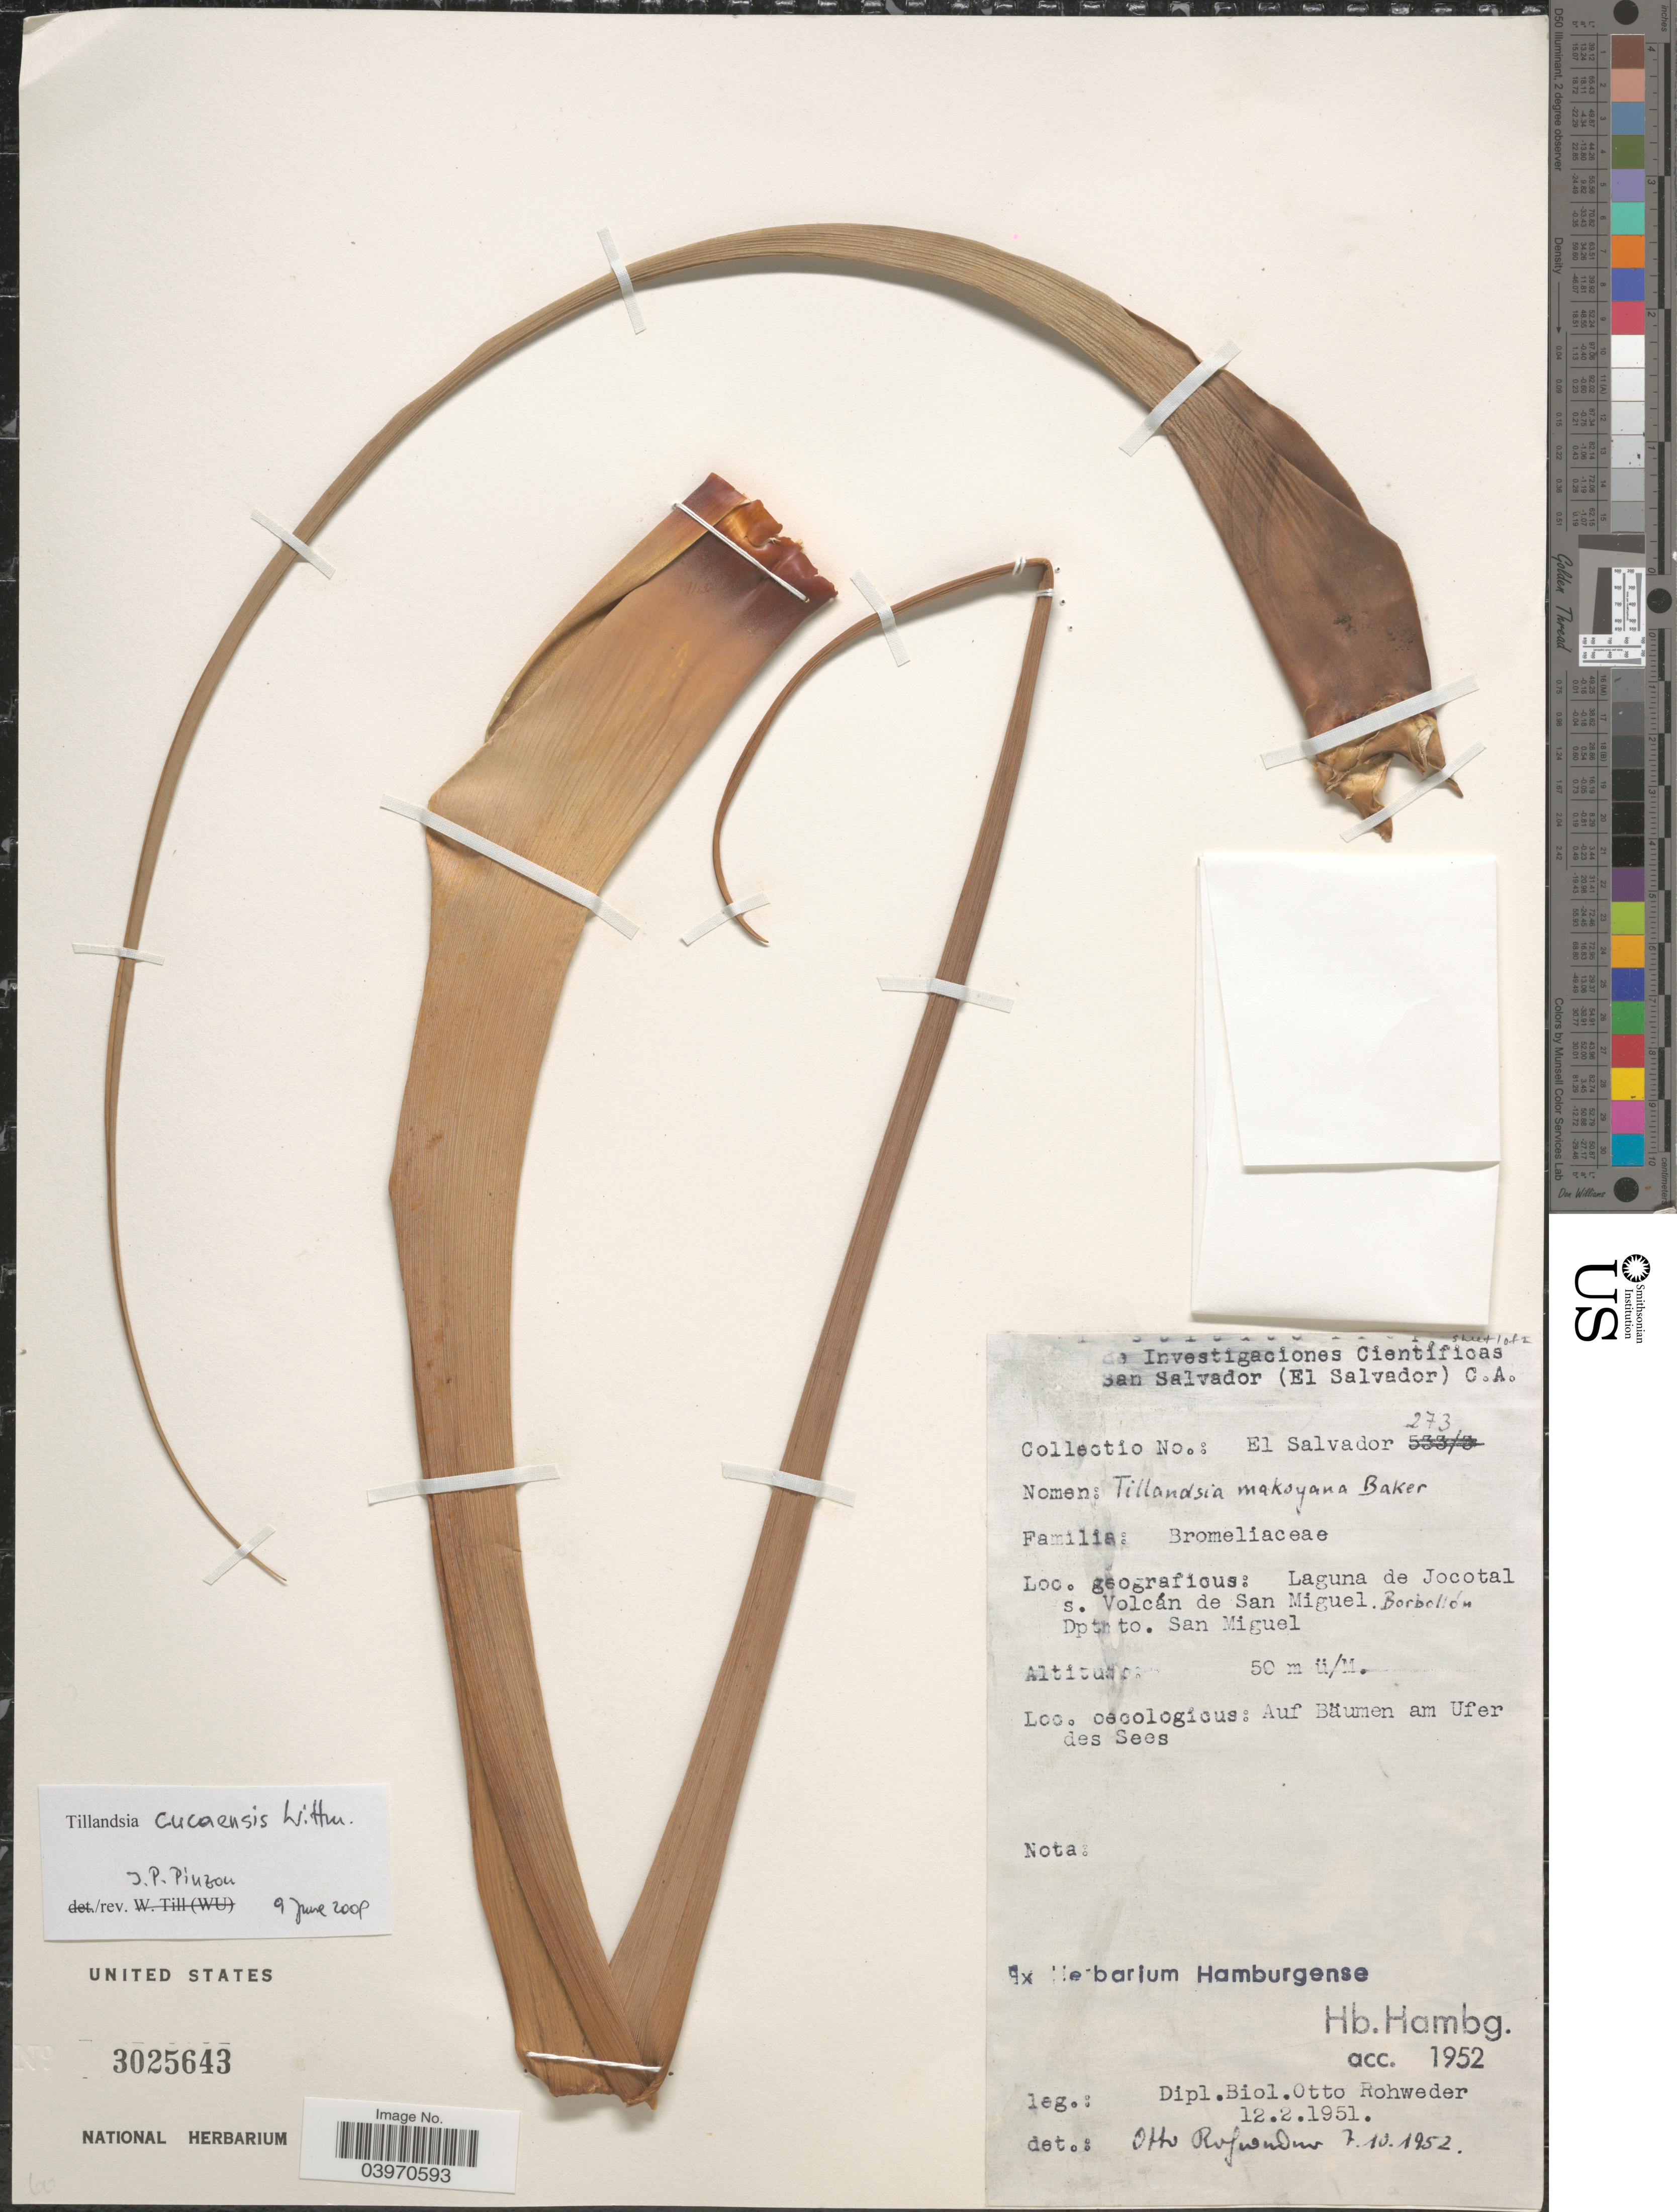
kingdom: Plantae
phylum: Tracheophyta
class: Liliopsida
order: Poales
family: Bromeliaceae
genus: Tillandsia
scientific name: Tillandsia cucaensis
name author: Wittm.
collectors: O. Rohweder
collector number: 273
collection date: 1951-02-12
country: El Salvador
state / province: San Salvador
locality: Laguna de Jocotal s. Volcán de San Miguel. Dpto. San Miguel.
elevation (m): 50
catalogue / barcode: US 3025643